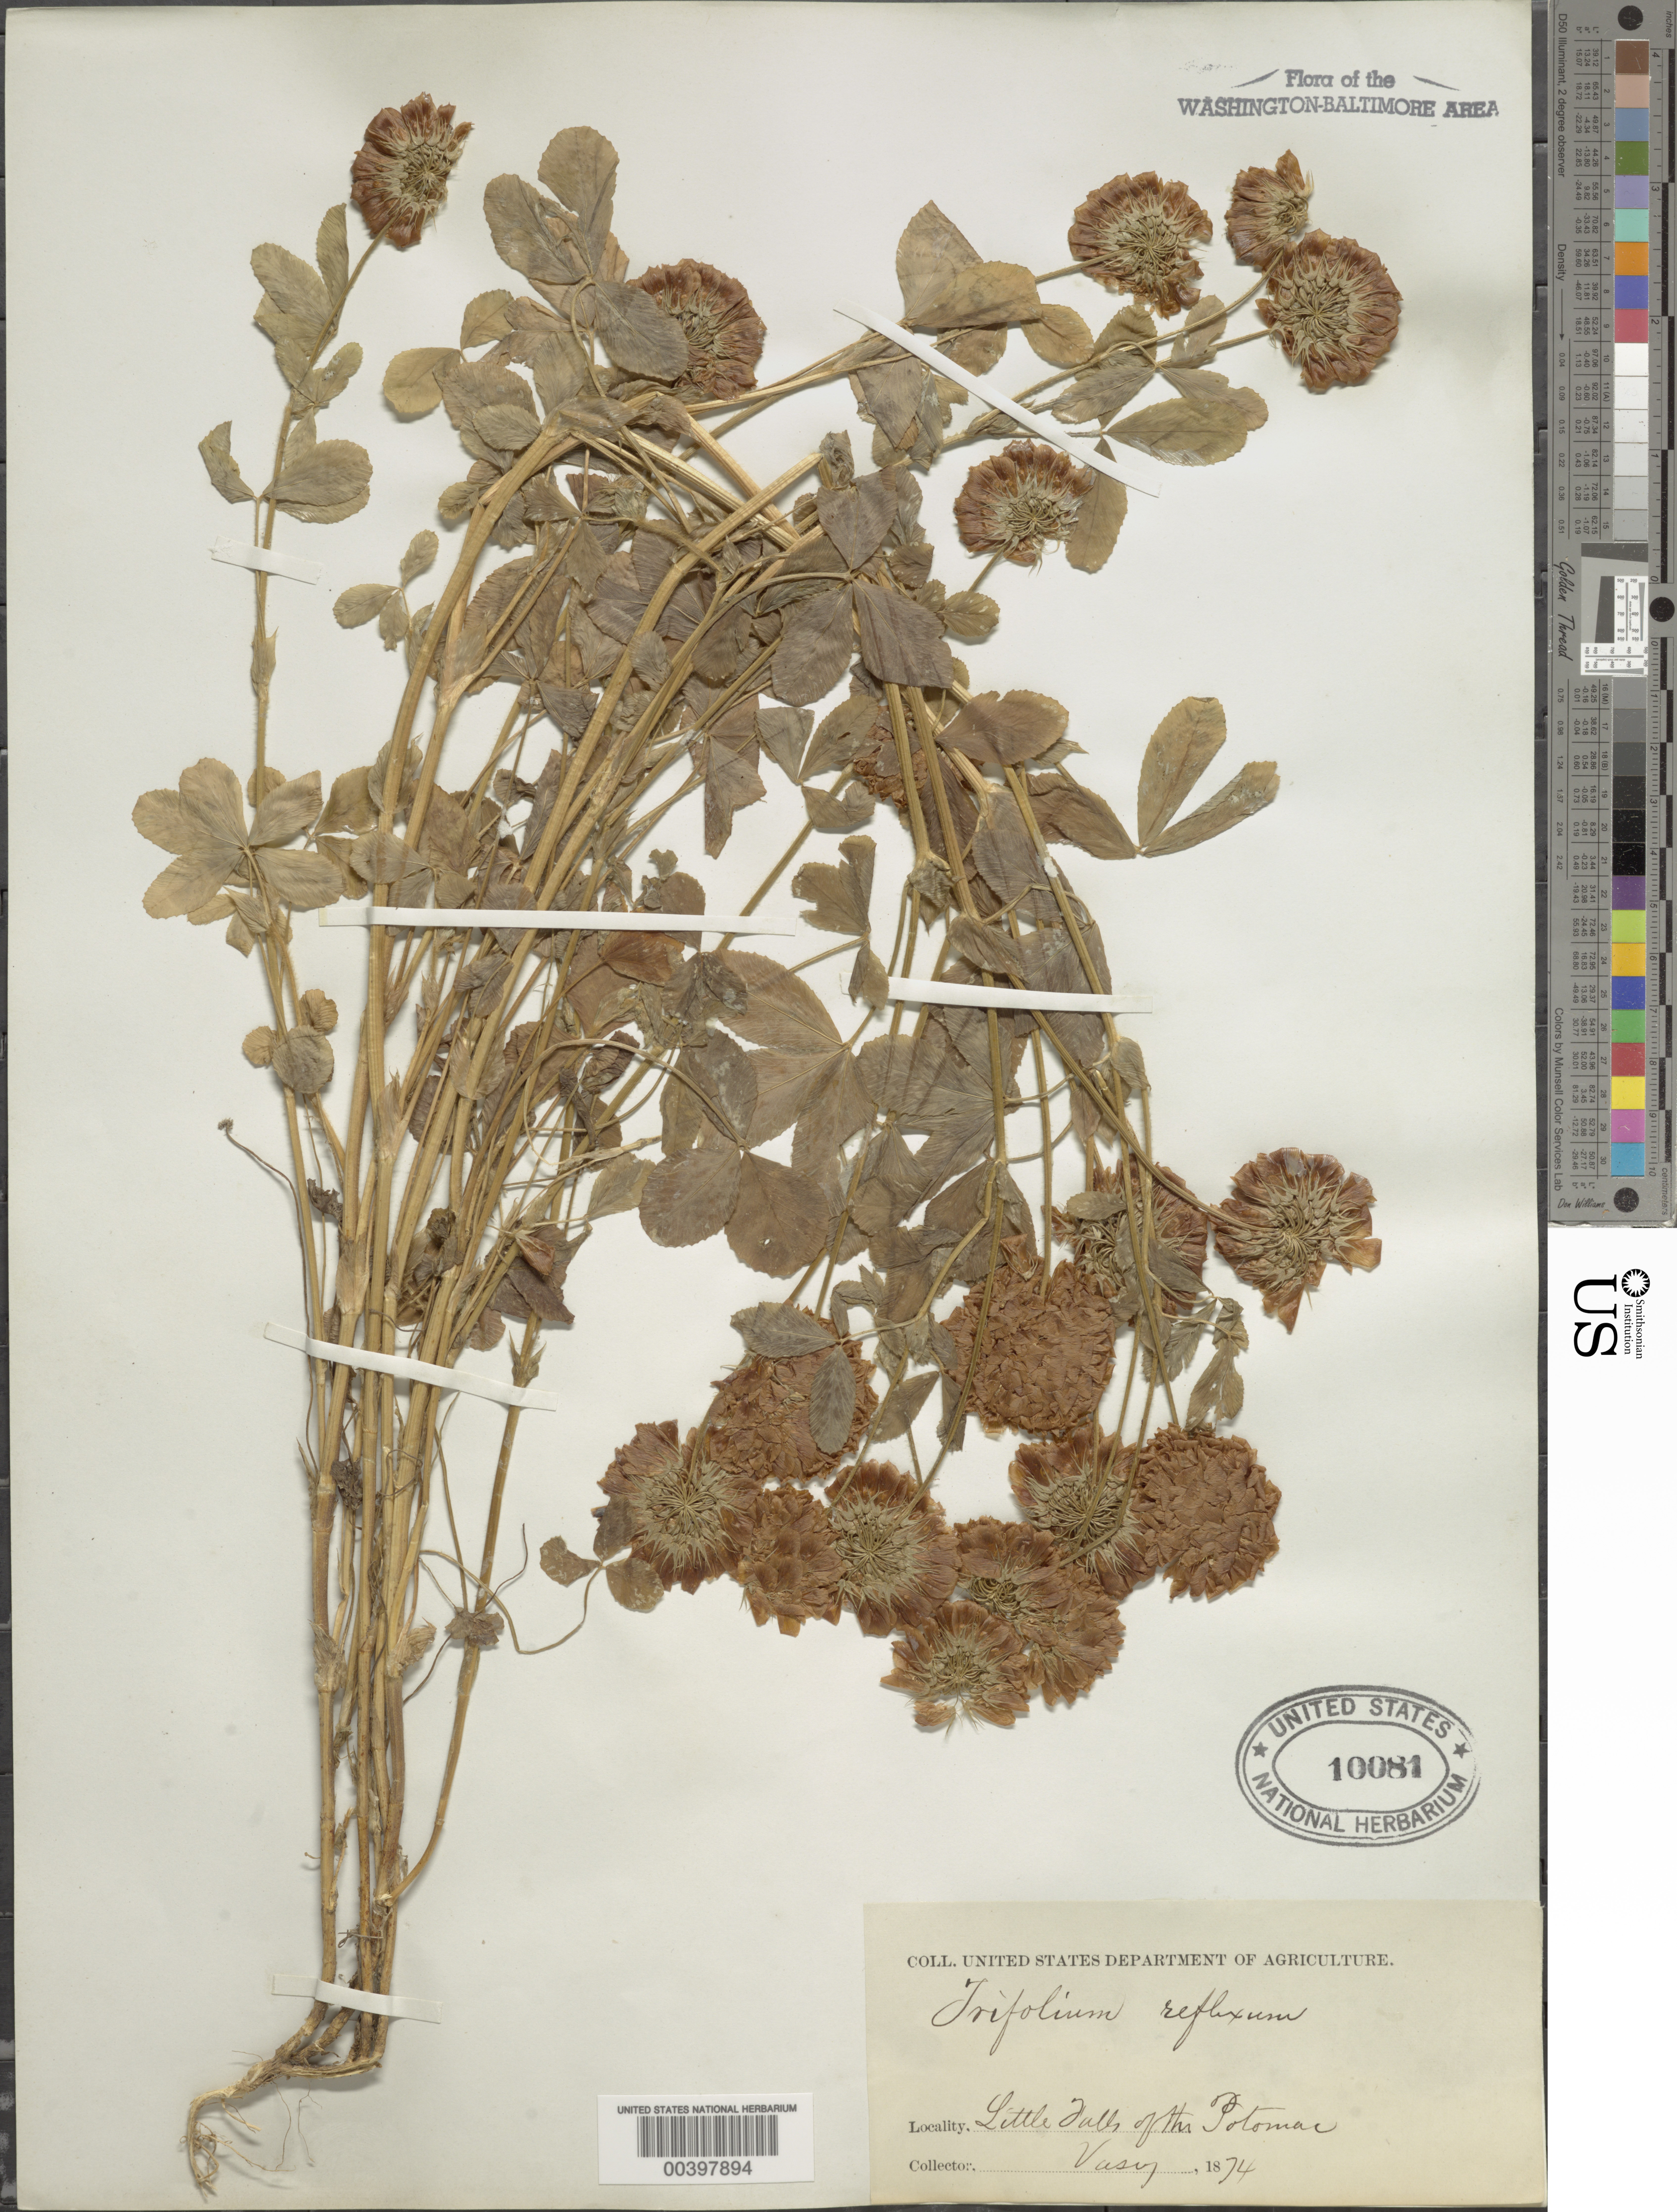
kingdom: Plantae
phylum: Tracheophyta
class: Magnoliopsida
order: Fabales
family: Fabaceae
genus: Trifolium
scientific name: Trifolium reflexum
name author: L.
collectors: G. Vasey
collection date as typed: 1874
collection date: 1874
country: United States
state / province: Maryland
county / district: Montgomery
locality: Little Falls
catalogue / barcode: US 10081